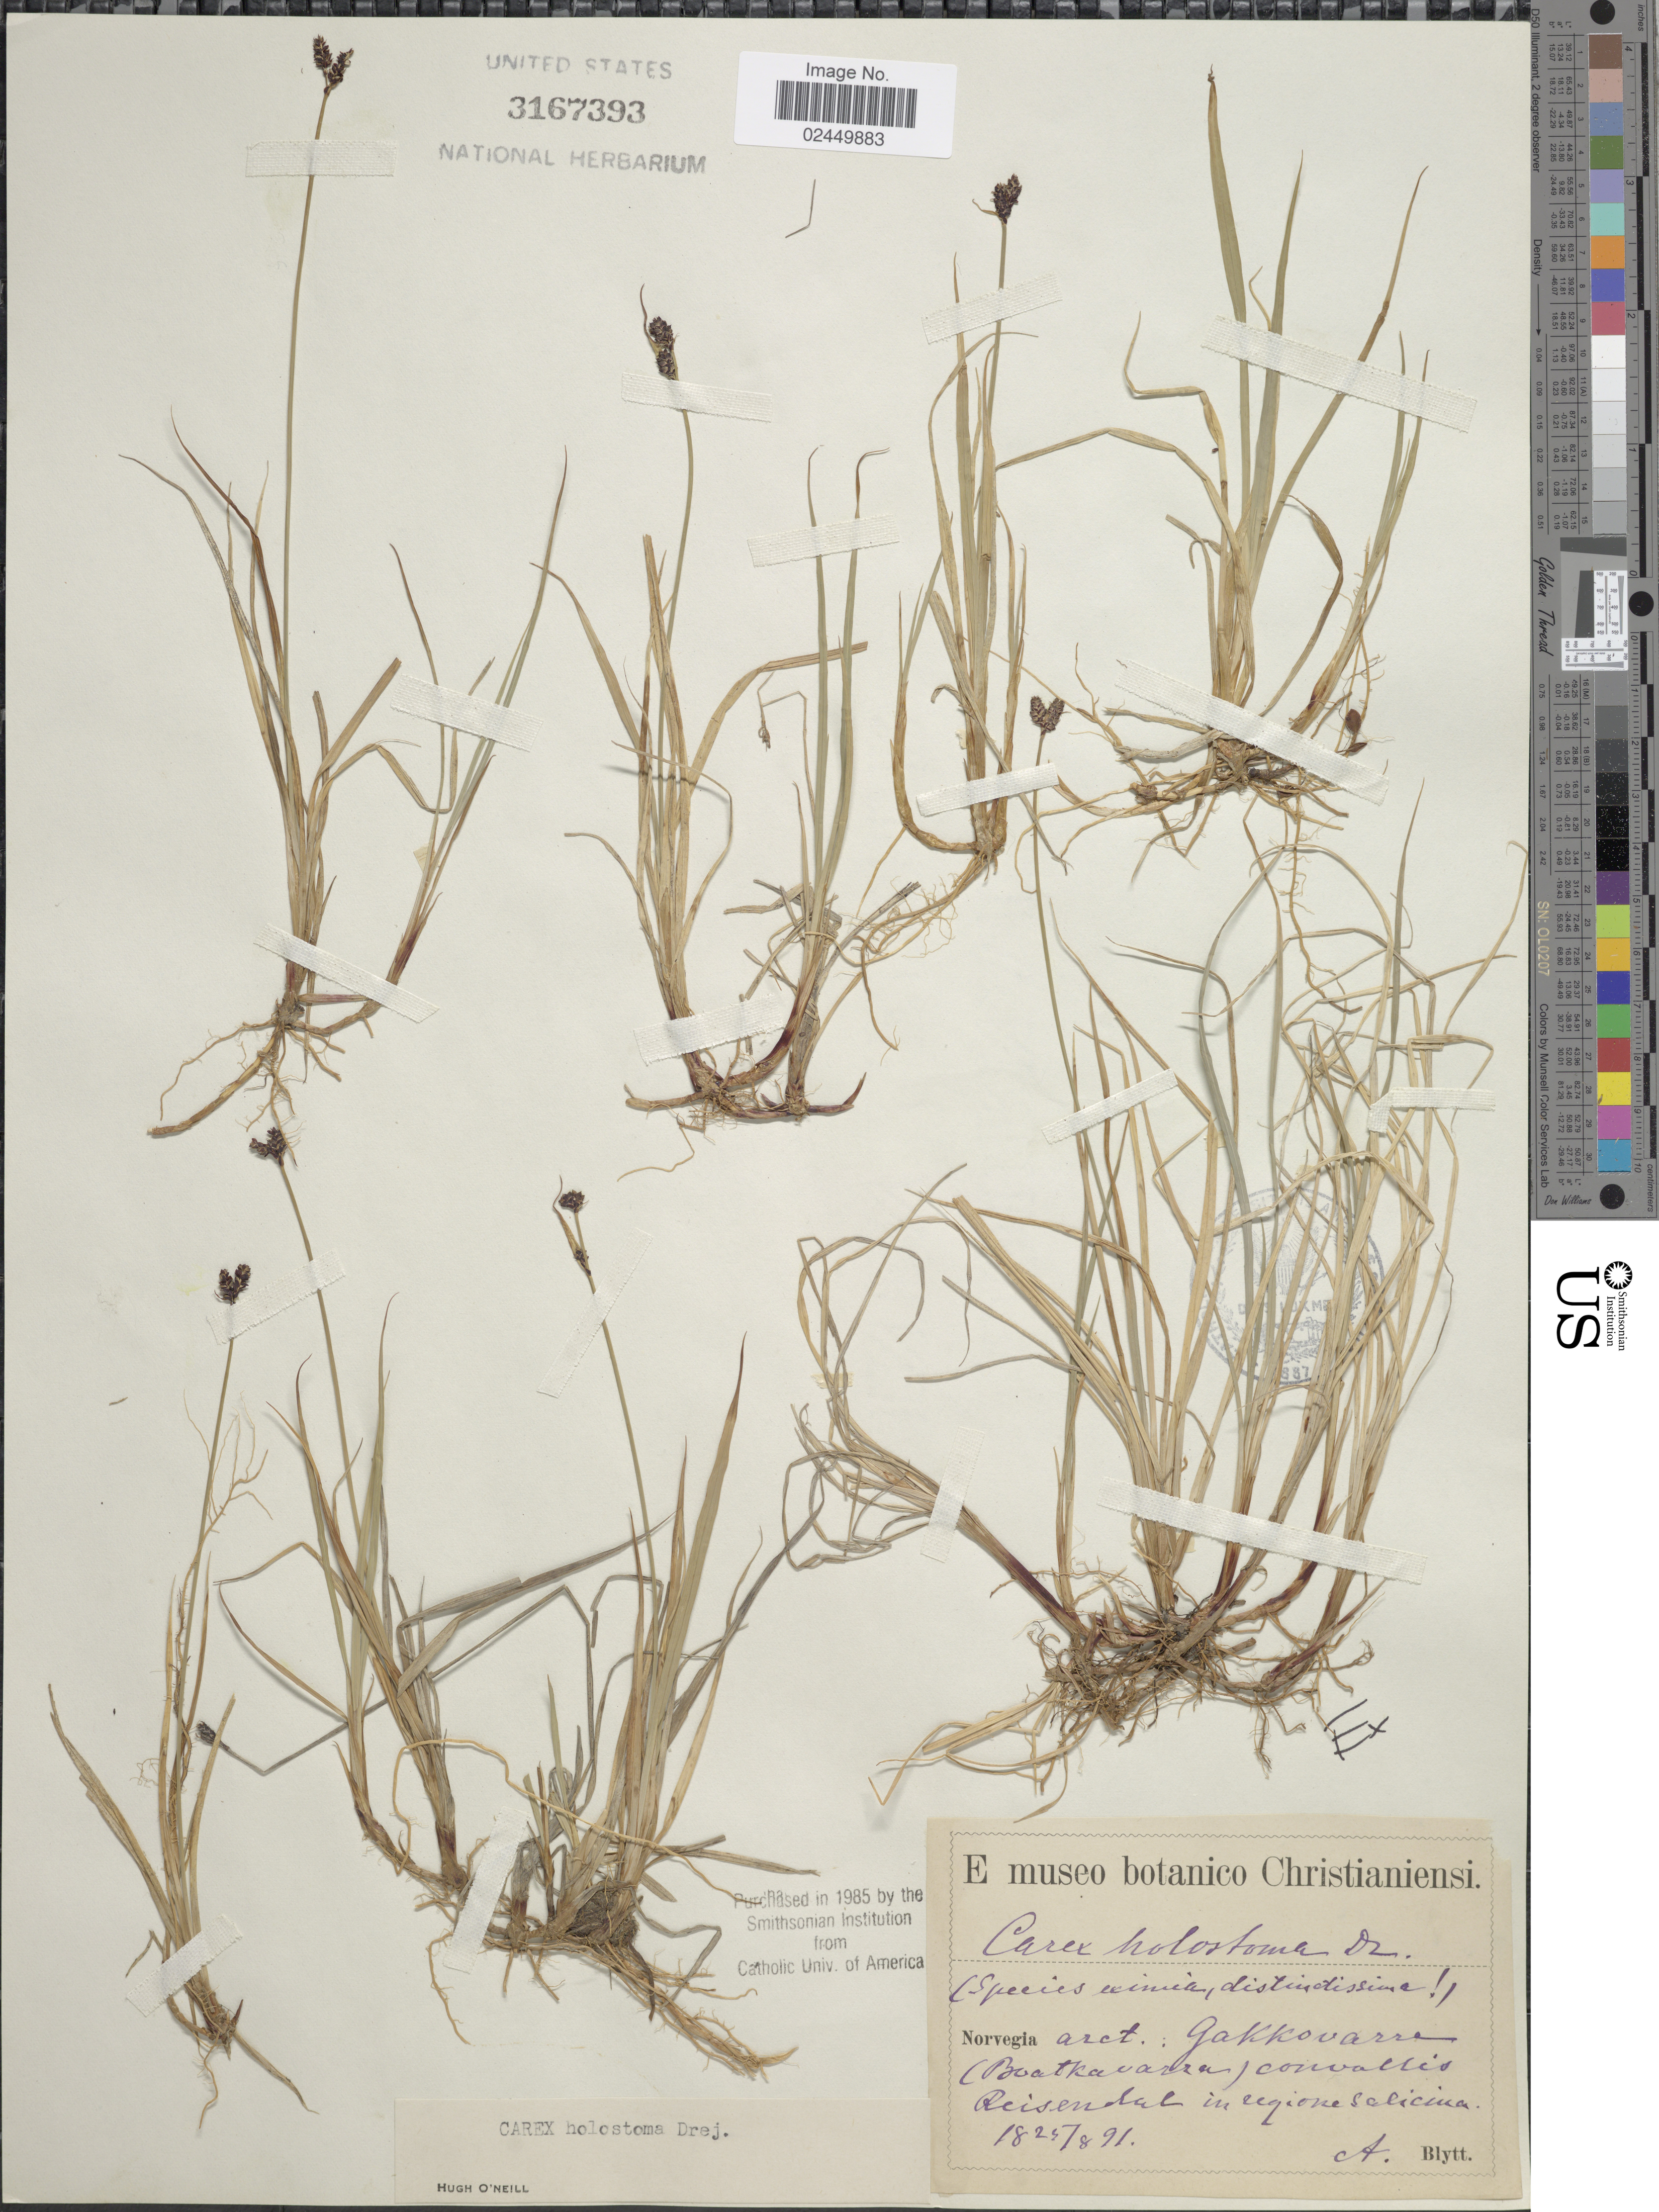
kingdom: Plantae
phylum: Tracheophyta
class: Liliopsida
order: Poales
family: Cyperaceae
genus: Carex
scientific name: Carex holostoma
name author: Drejer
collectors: A. Blytt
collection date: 1891-08-25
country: Norway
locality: Norvegia: arct.: Gakkovarre (Boatkavarra) convallis Reisendal in regione salicina.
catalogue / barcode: US 3167393